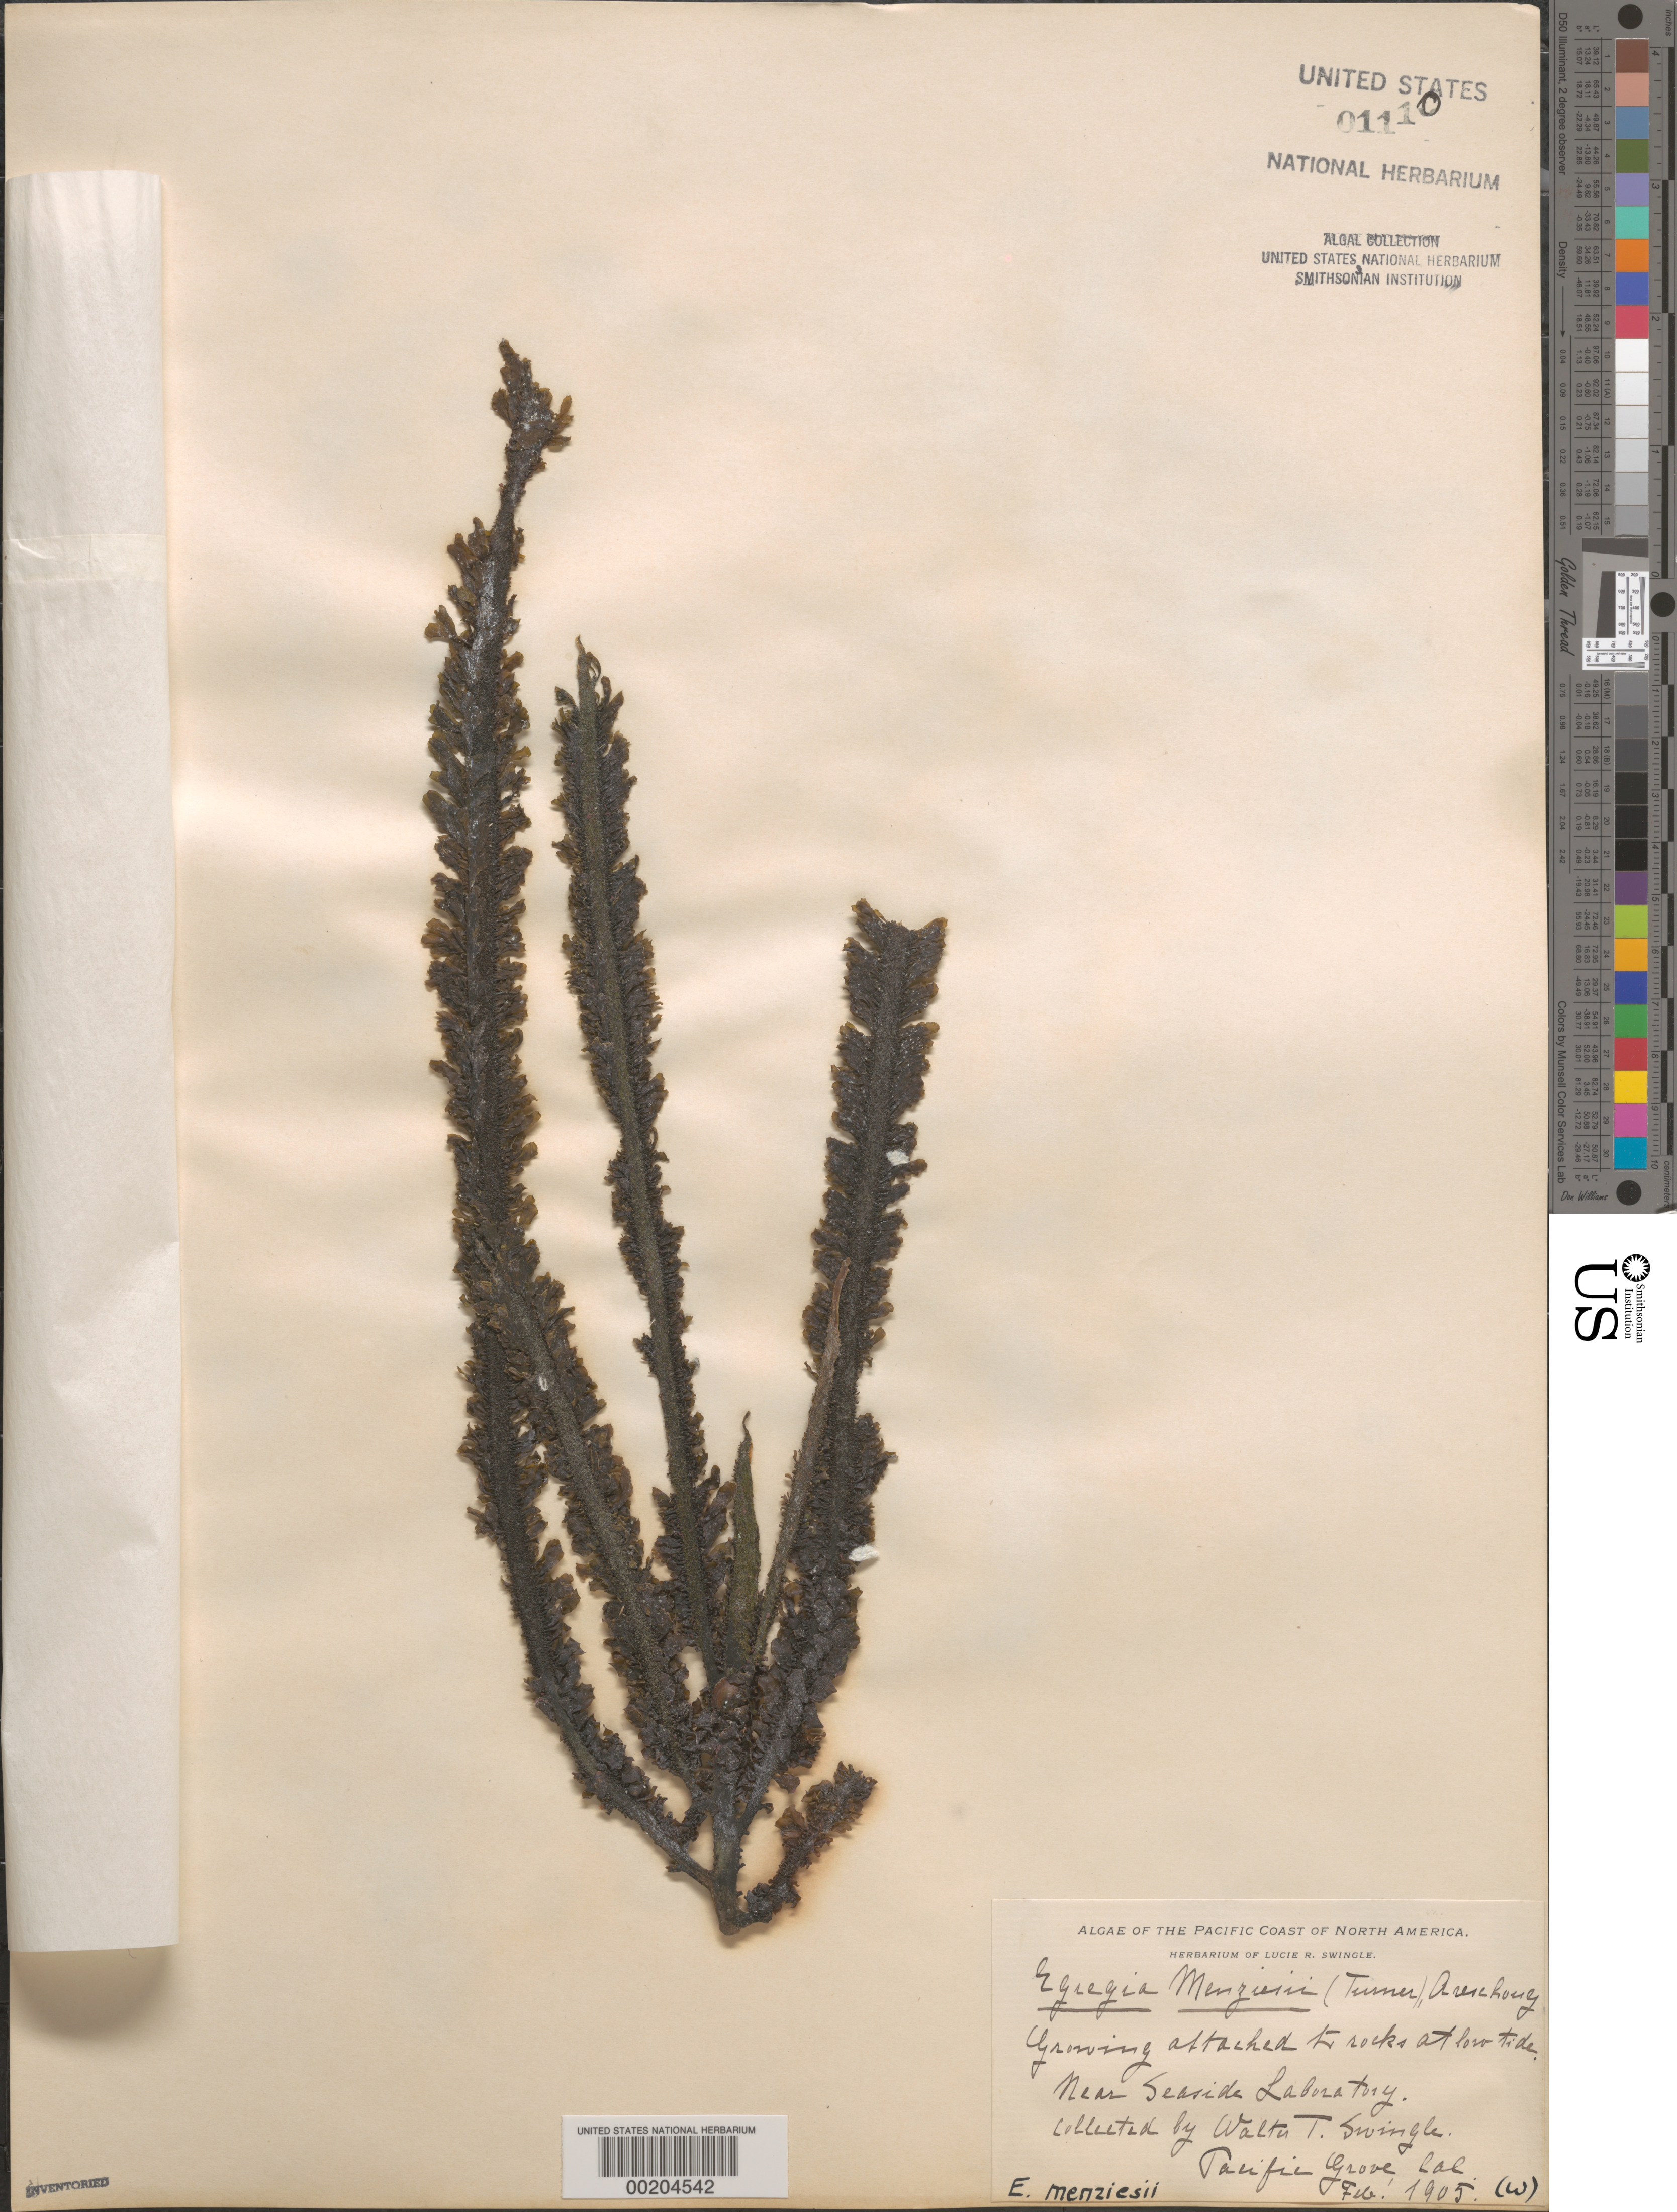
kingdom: Chromista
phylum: Ochrophyta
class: Phaeophyceae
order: Laminariales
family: Lessoniaceae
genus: Egregia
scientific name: Egregia menziesii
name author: (Turner) Aresch.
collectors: W. T. Swingle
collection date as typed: Feb 1905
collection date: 1905-02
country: United States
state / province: California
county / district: Monterey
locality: Pacific Grove, near seaside laboratory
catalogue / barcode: US 1110